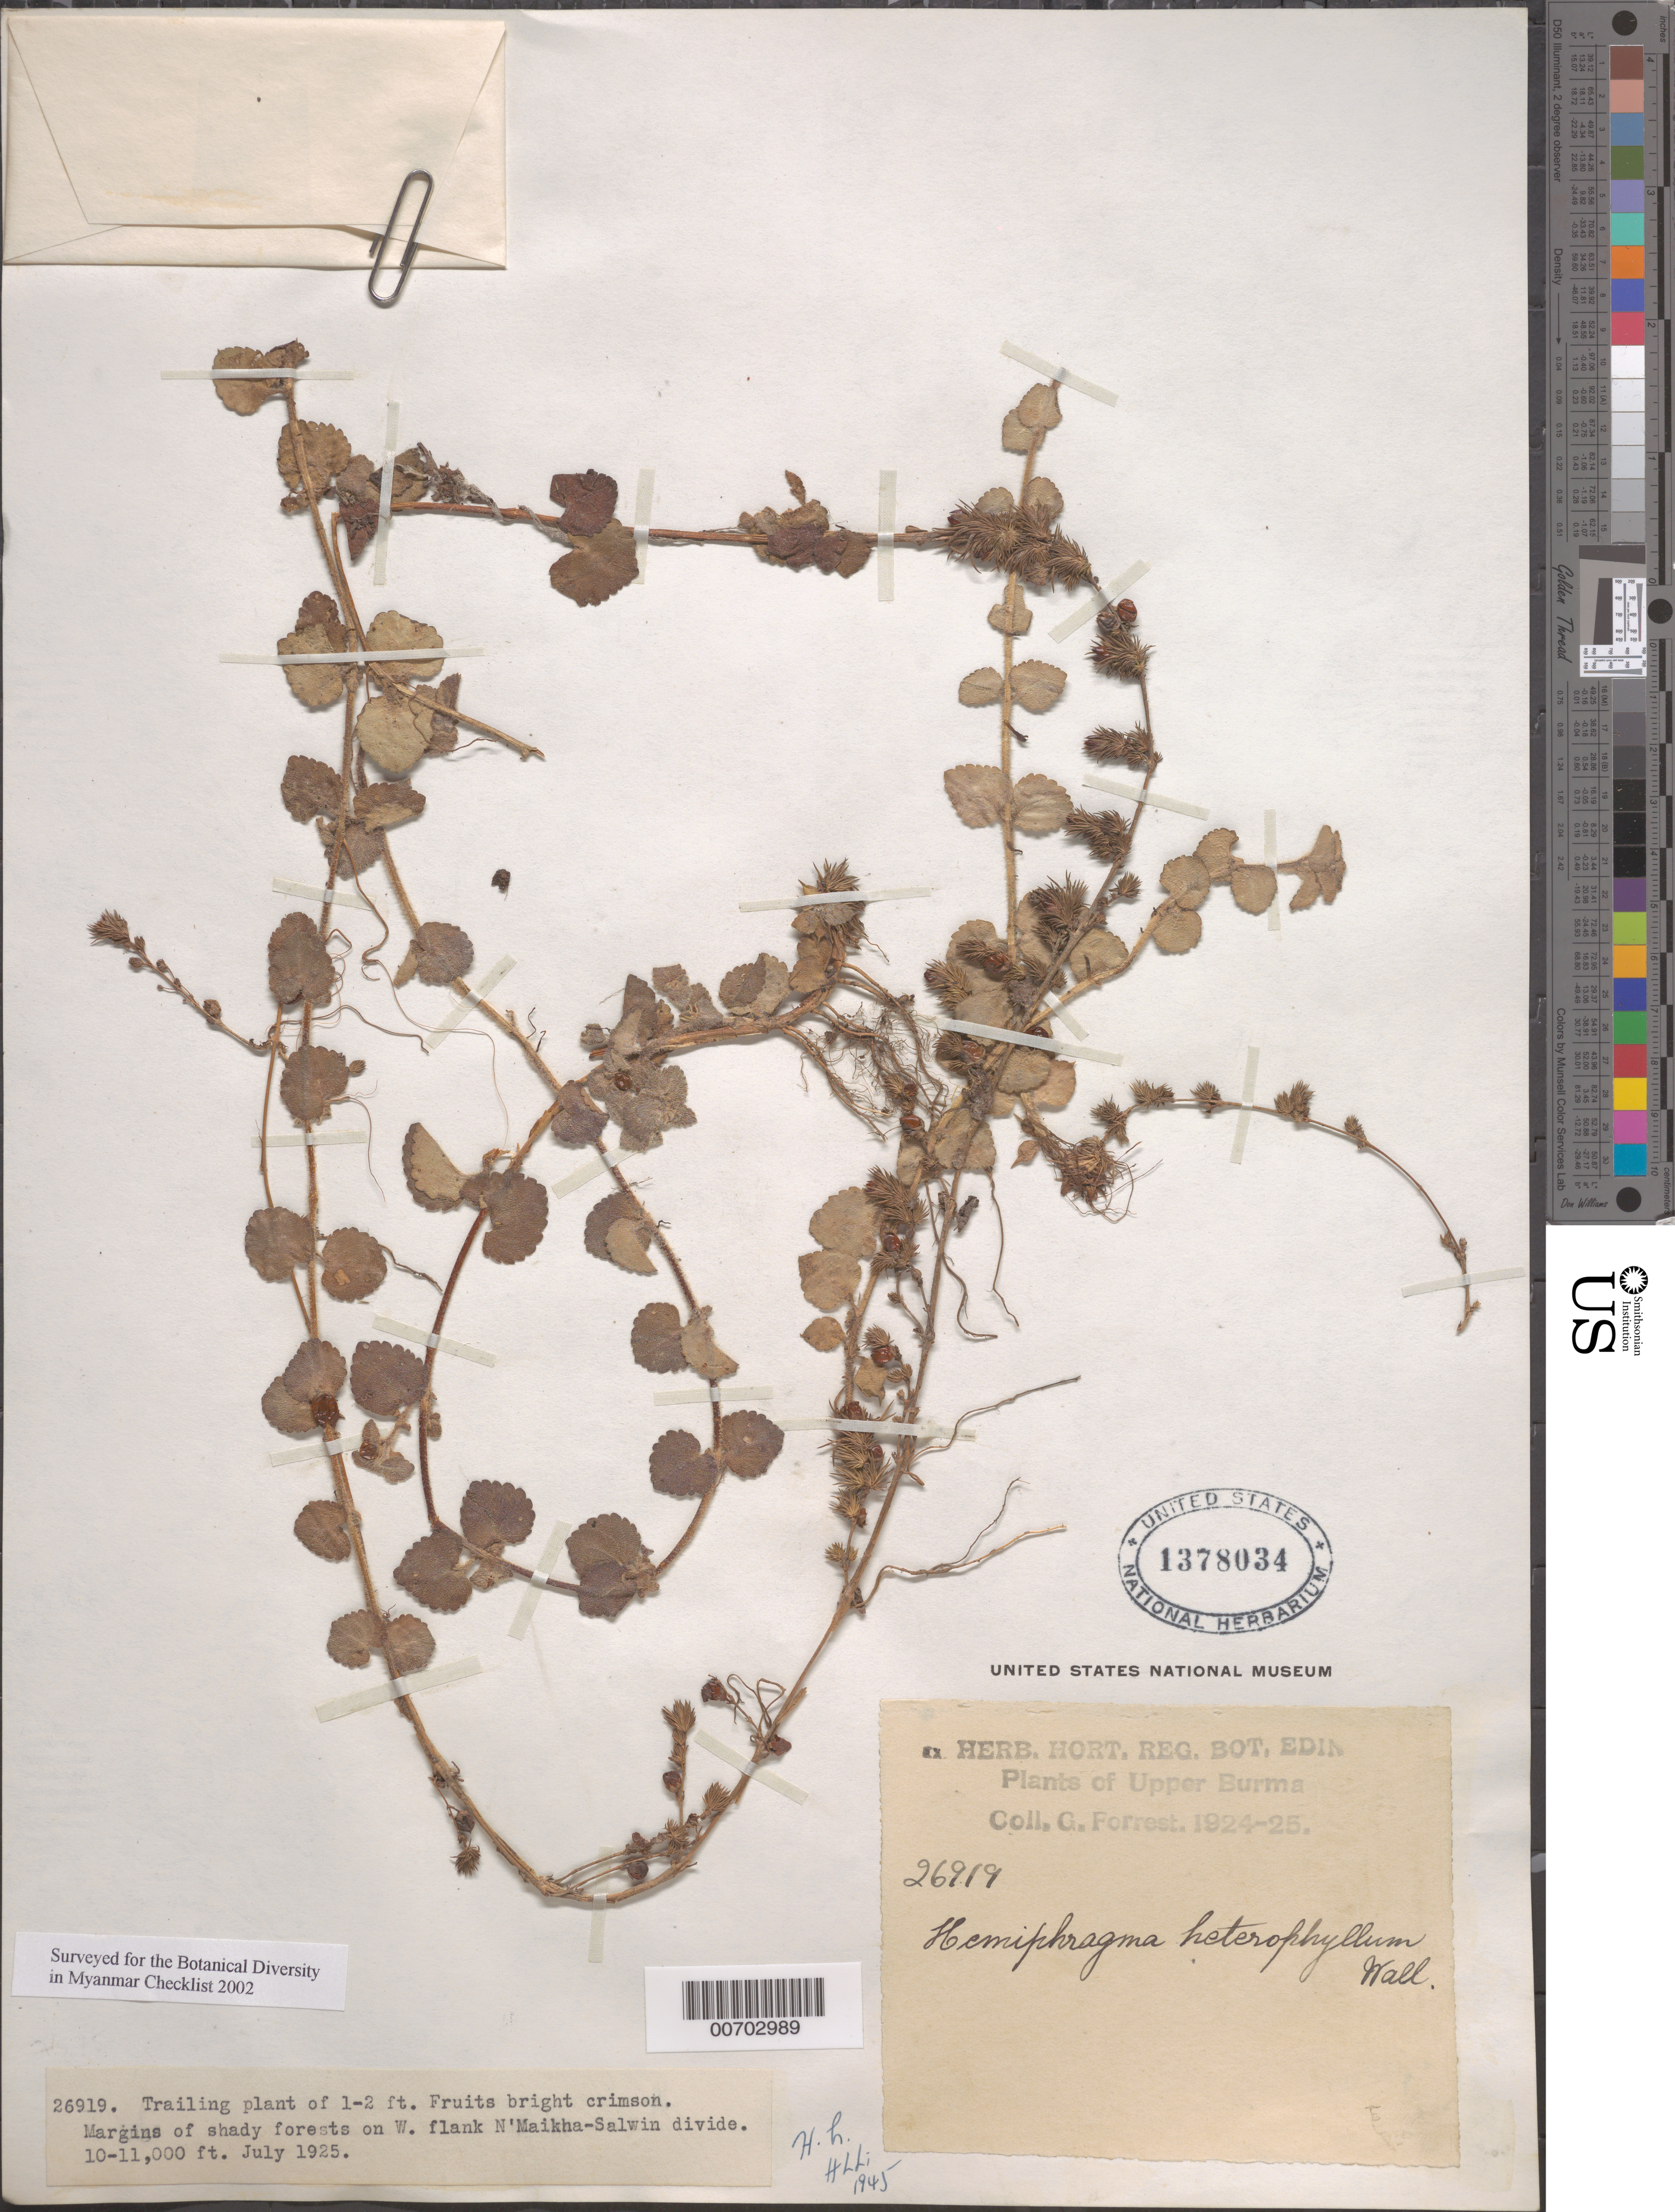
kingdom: Plantae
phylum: Tracheophyta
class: Magnoliopsida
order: Lamiales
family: Plantaginaceae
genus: Hemiphragma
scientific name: Hemiphragma heterophyllum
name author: Wall.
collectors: G. Forrest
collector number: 26919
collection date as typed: Jul 1925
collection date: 1925-07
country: Myanmar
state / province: Kachin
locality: N'Maikha-Salwin Divide, W flank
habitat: Margins of shady forests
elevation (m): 3048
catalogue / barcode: US 1378034